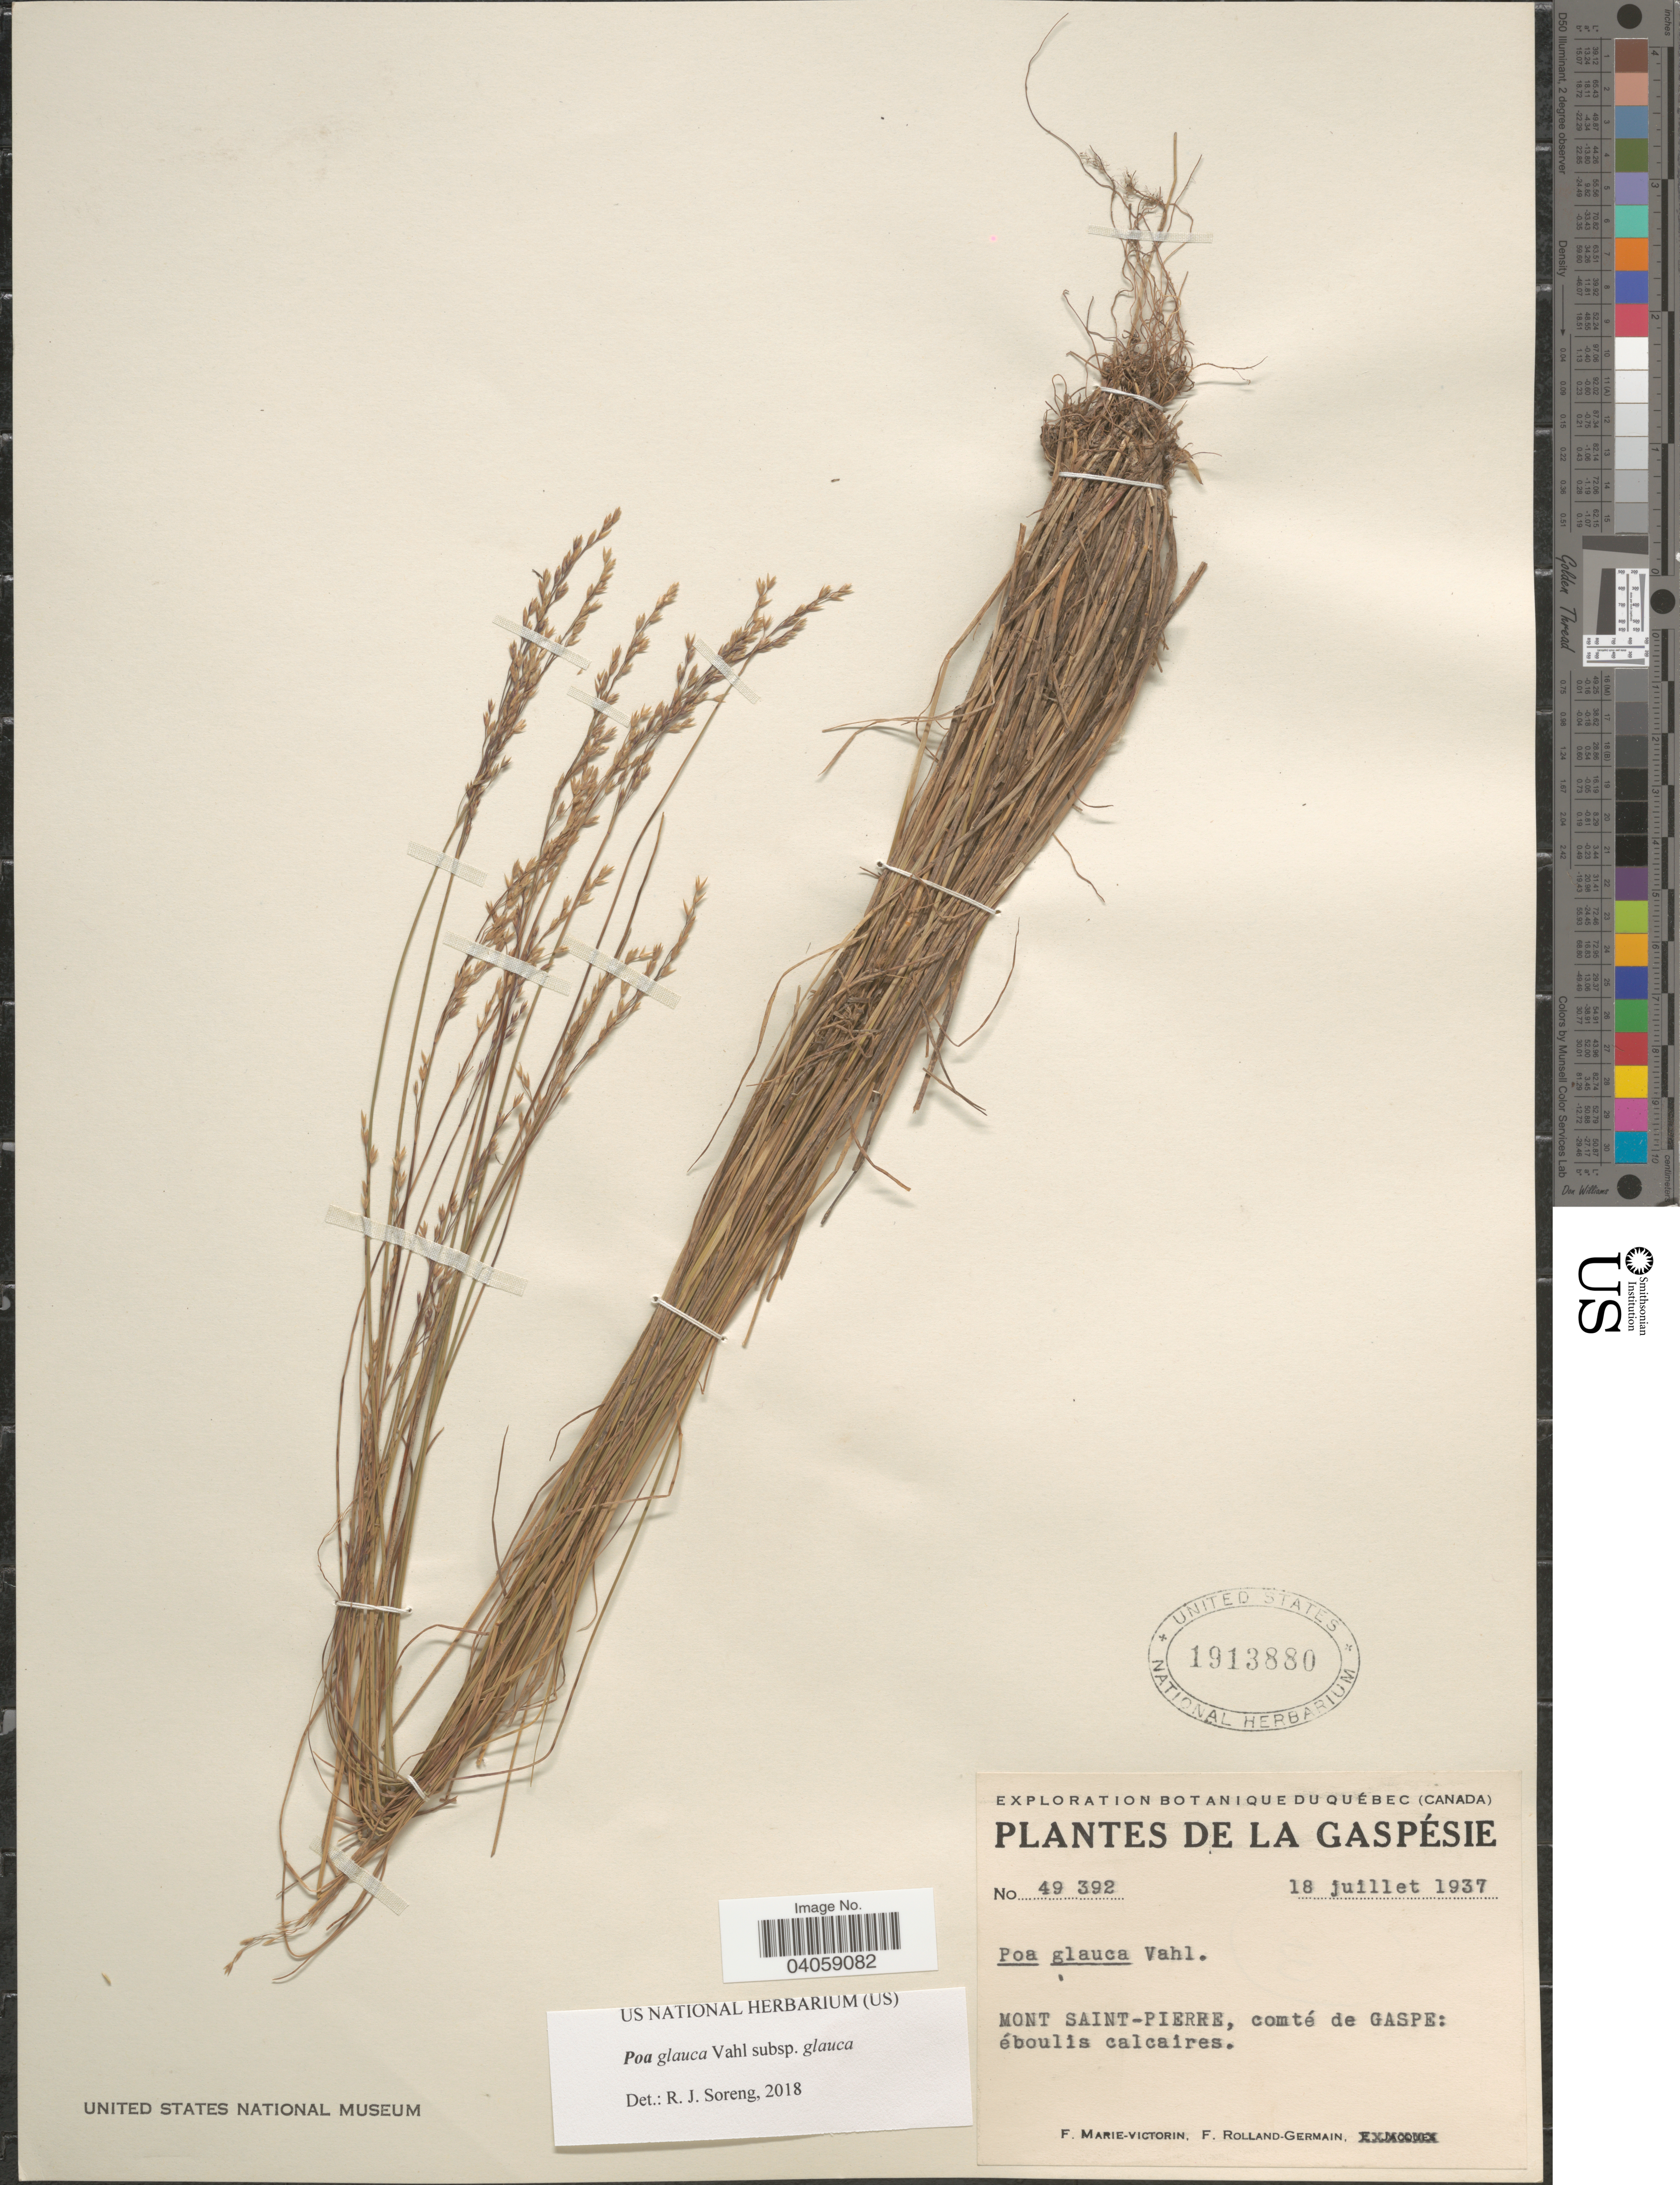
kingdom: Plantae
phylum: Tracheophyta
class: Liliopsida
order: Poales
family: Poaceae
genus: Poa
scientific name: Poa glauca subsp. glauca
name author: Vahl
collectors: F. Marie-Victorin & Rolland-Germain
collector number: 49392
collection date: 1937-07-18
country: Canada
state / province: Quebec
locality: La Gaspésie. Mont Saint-Pierre, comté de Gaspe: éboulis calcaires.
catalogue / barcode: US 1913880